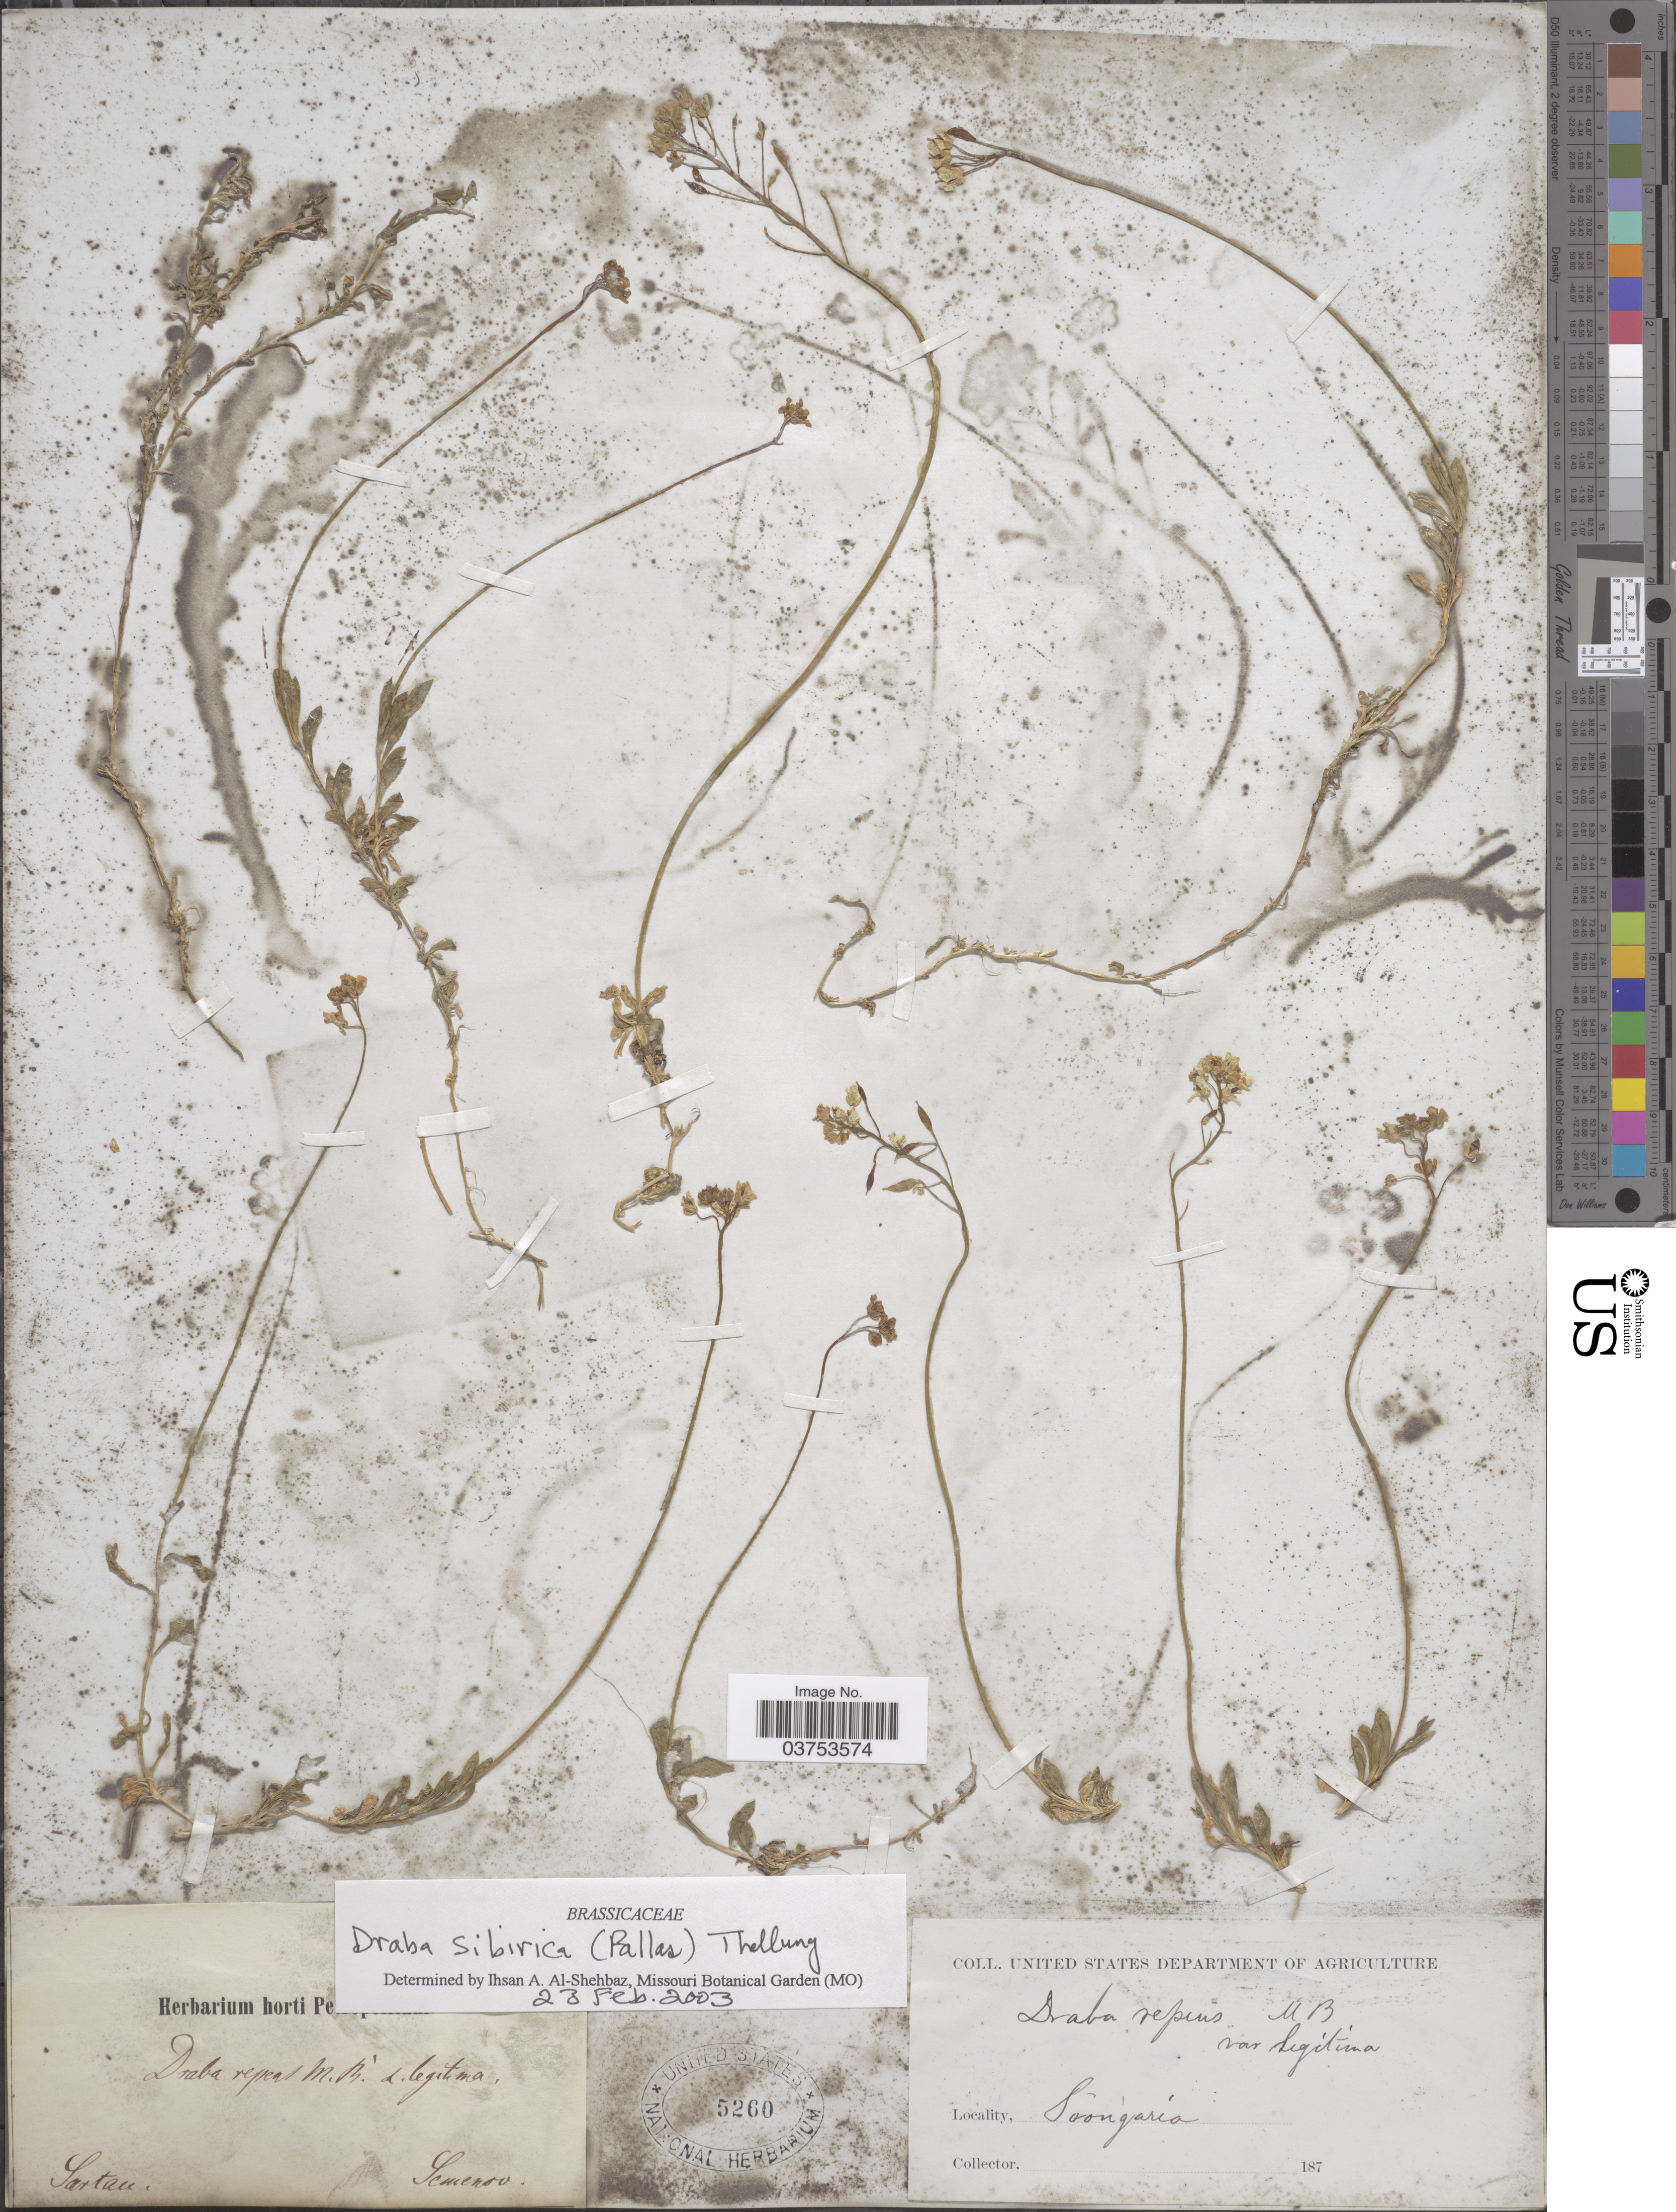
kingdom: Plantae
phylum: Tracheophyta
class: Magnoliopsida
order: Brassicales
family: Brassicaceae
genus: Draba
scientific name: Draba sibirica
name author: (Pall.) Thell.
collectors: -- Semenov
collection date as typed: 187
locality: Sartau. Soongaria. [interpreted]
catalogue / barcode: US 5260